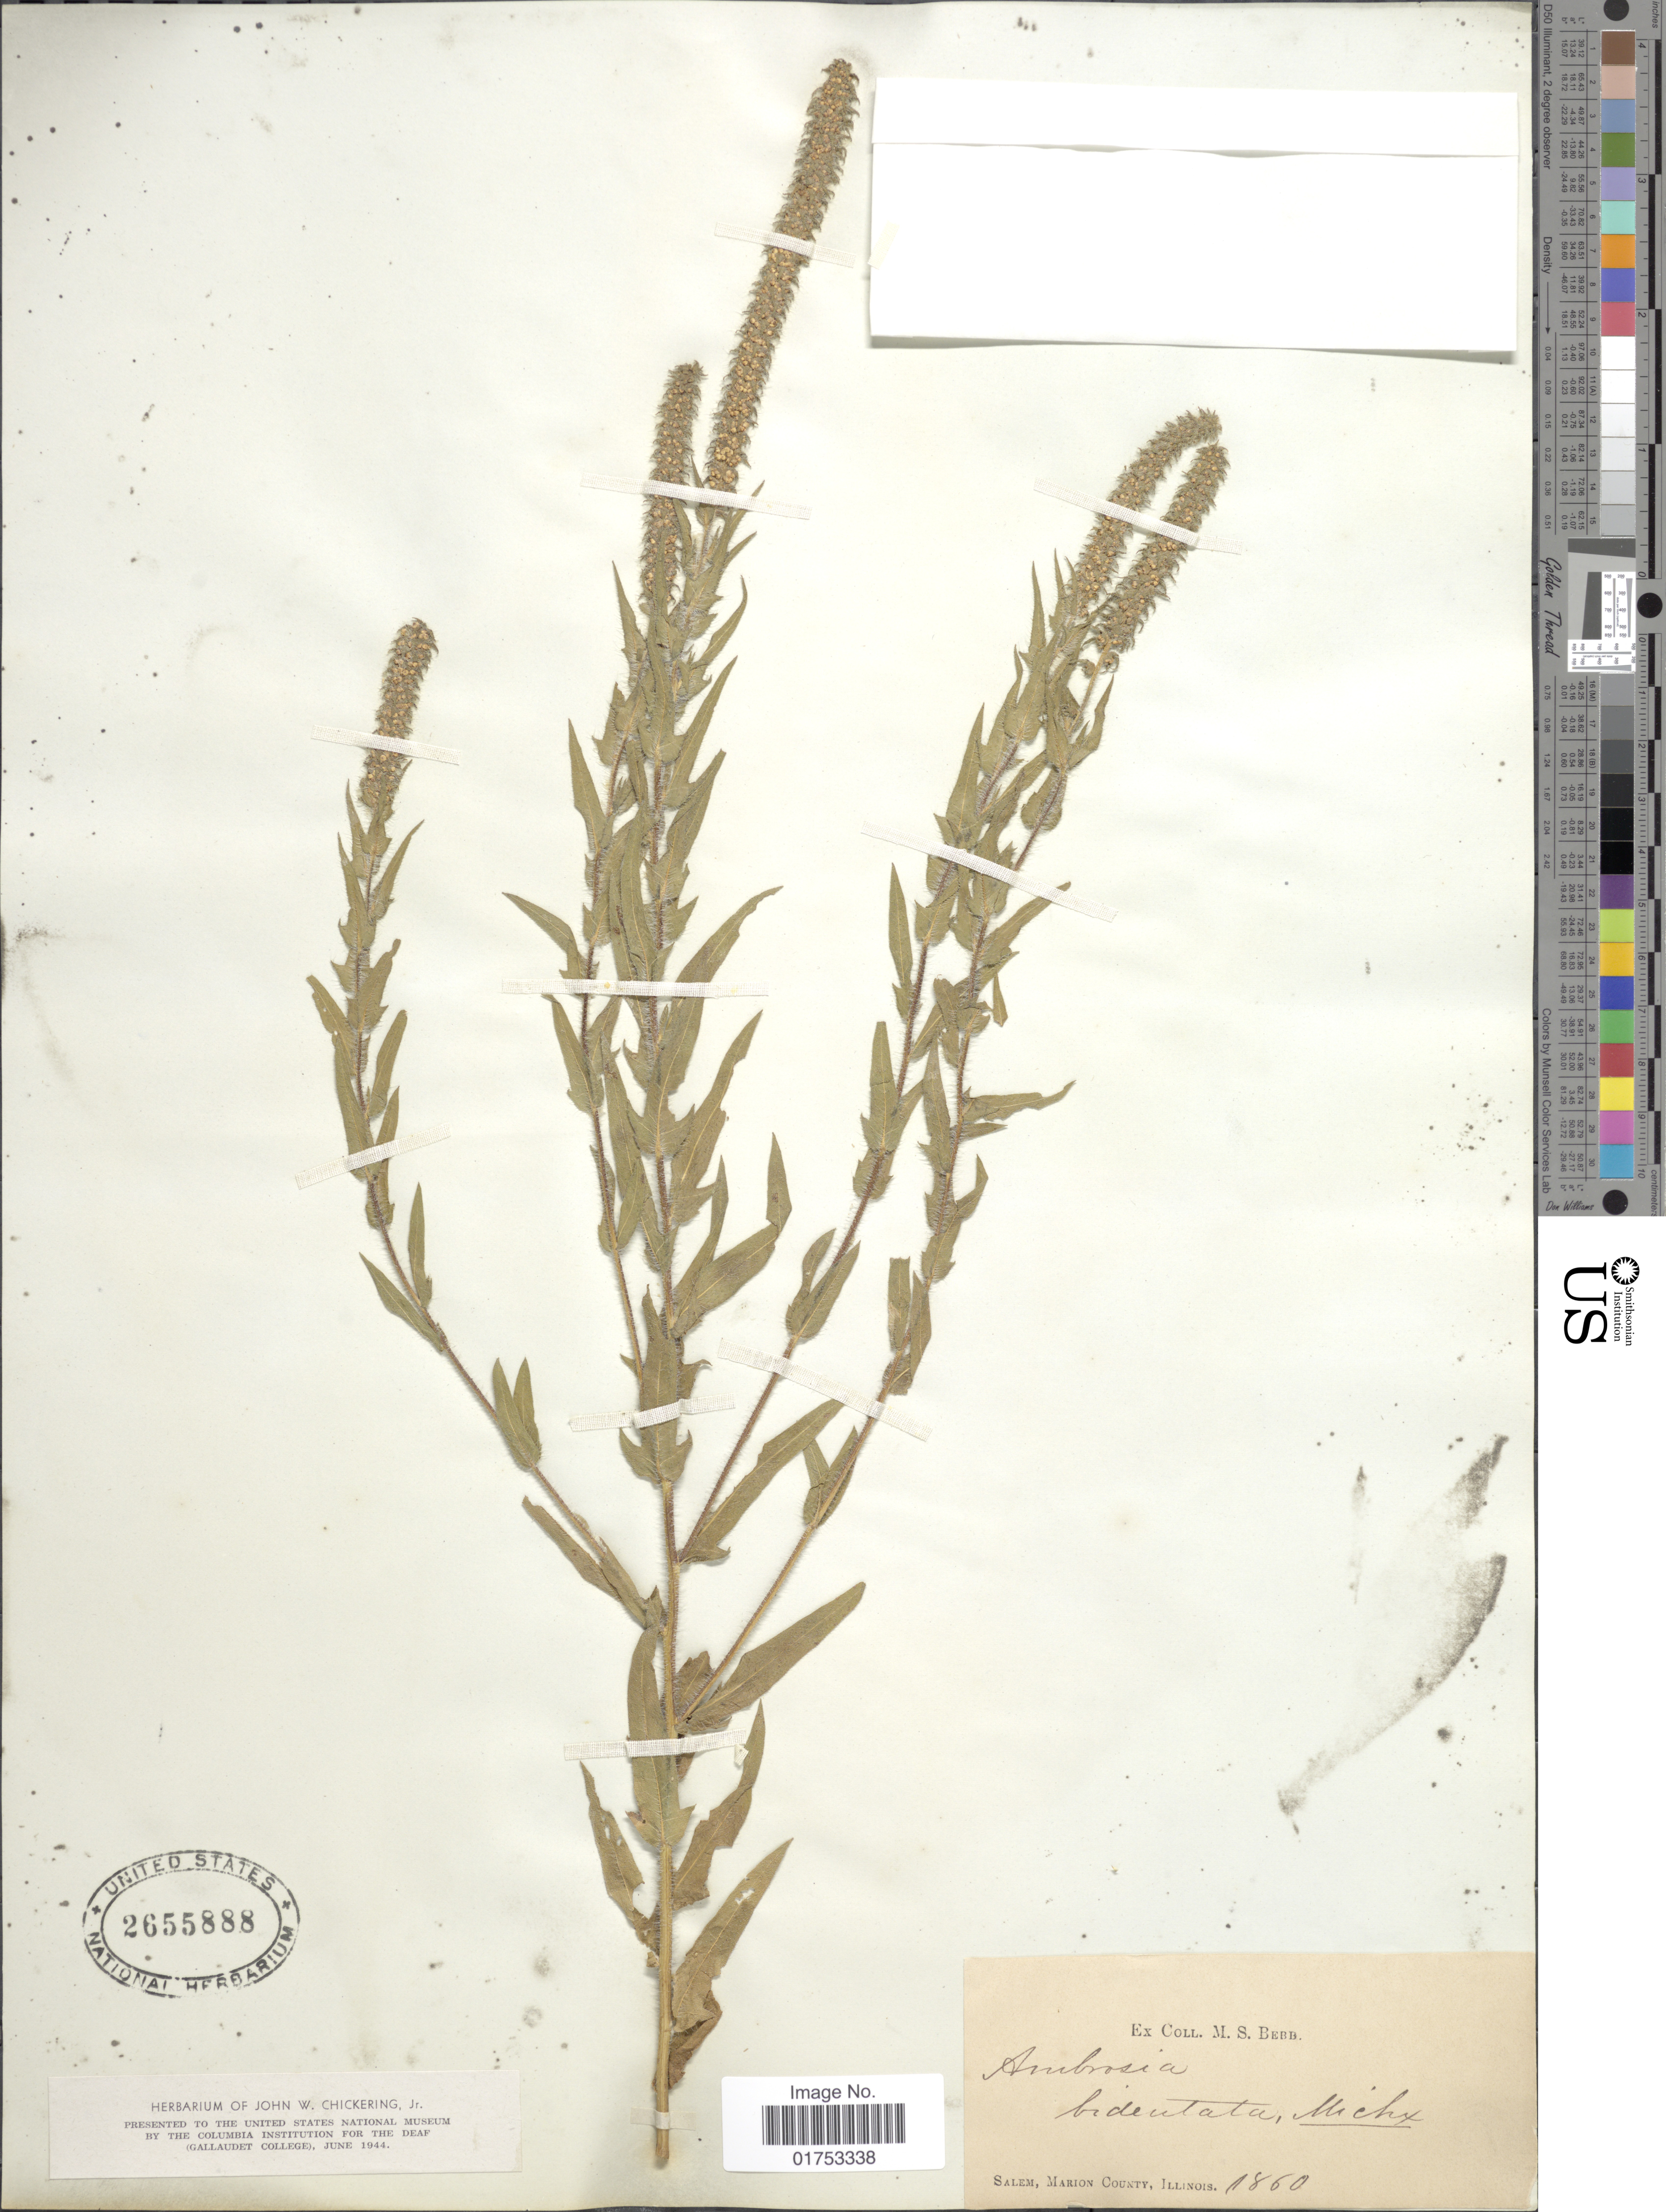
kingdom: Plantae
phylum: Tracheophyta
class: Magnoliopsida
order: Asterales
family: Asteraceae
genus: Ambrosia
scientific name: Ambrosia bidentata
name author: Michx.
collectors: M. Bebb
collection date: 1860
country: United States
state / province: Illinois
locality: Salem, Marion County